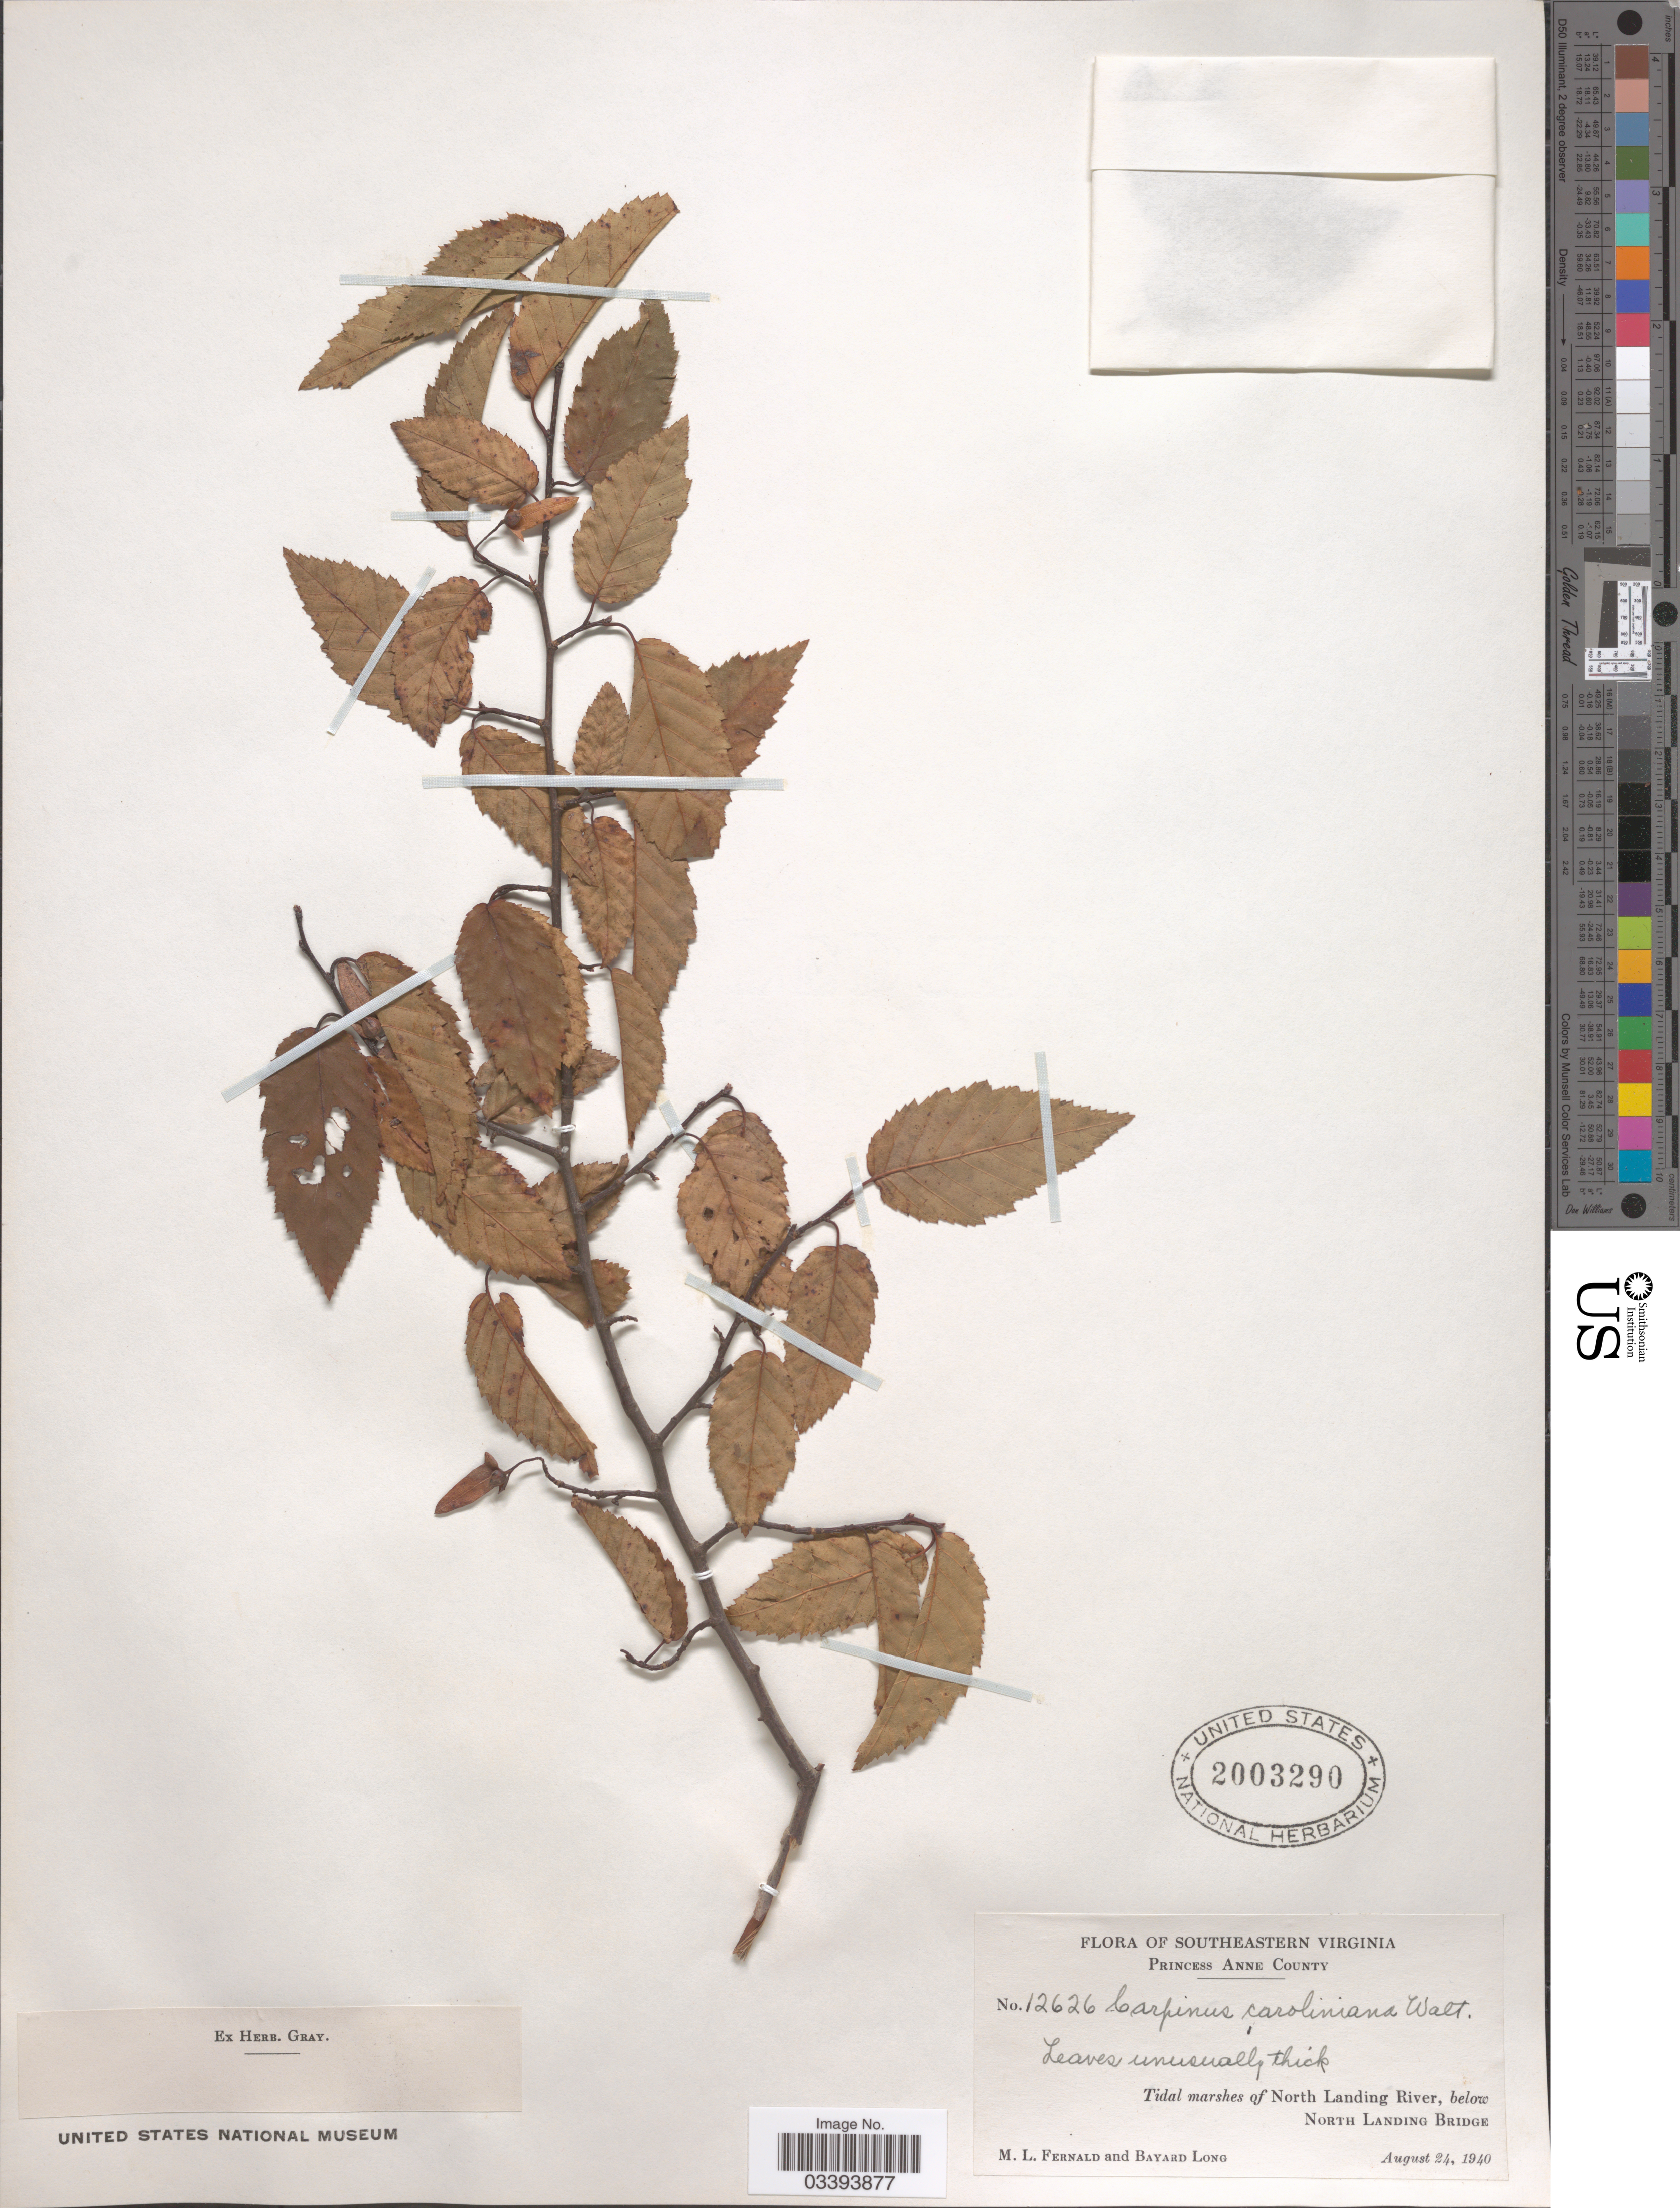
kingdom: Plantae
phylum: Tracheophyta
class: Magnoliopsida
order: Fagales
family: Betulaceae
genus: Carpinus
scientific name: Carpinus caroliniana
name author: Walter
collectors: M. L. Fernald & B. Long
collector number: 12626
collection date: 1940-08-24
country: United States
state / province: Virginia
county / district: City of Virginia Beach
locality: Southeastern Virginia. Princess Anne County. Tidal marshes of North Landing River, below North Landing Bridge.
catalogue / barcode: US 2003290